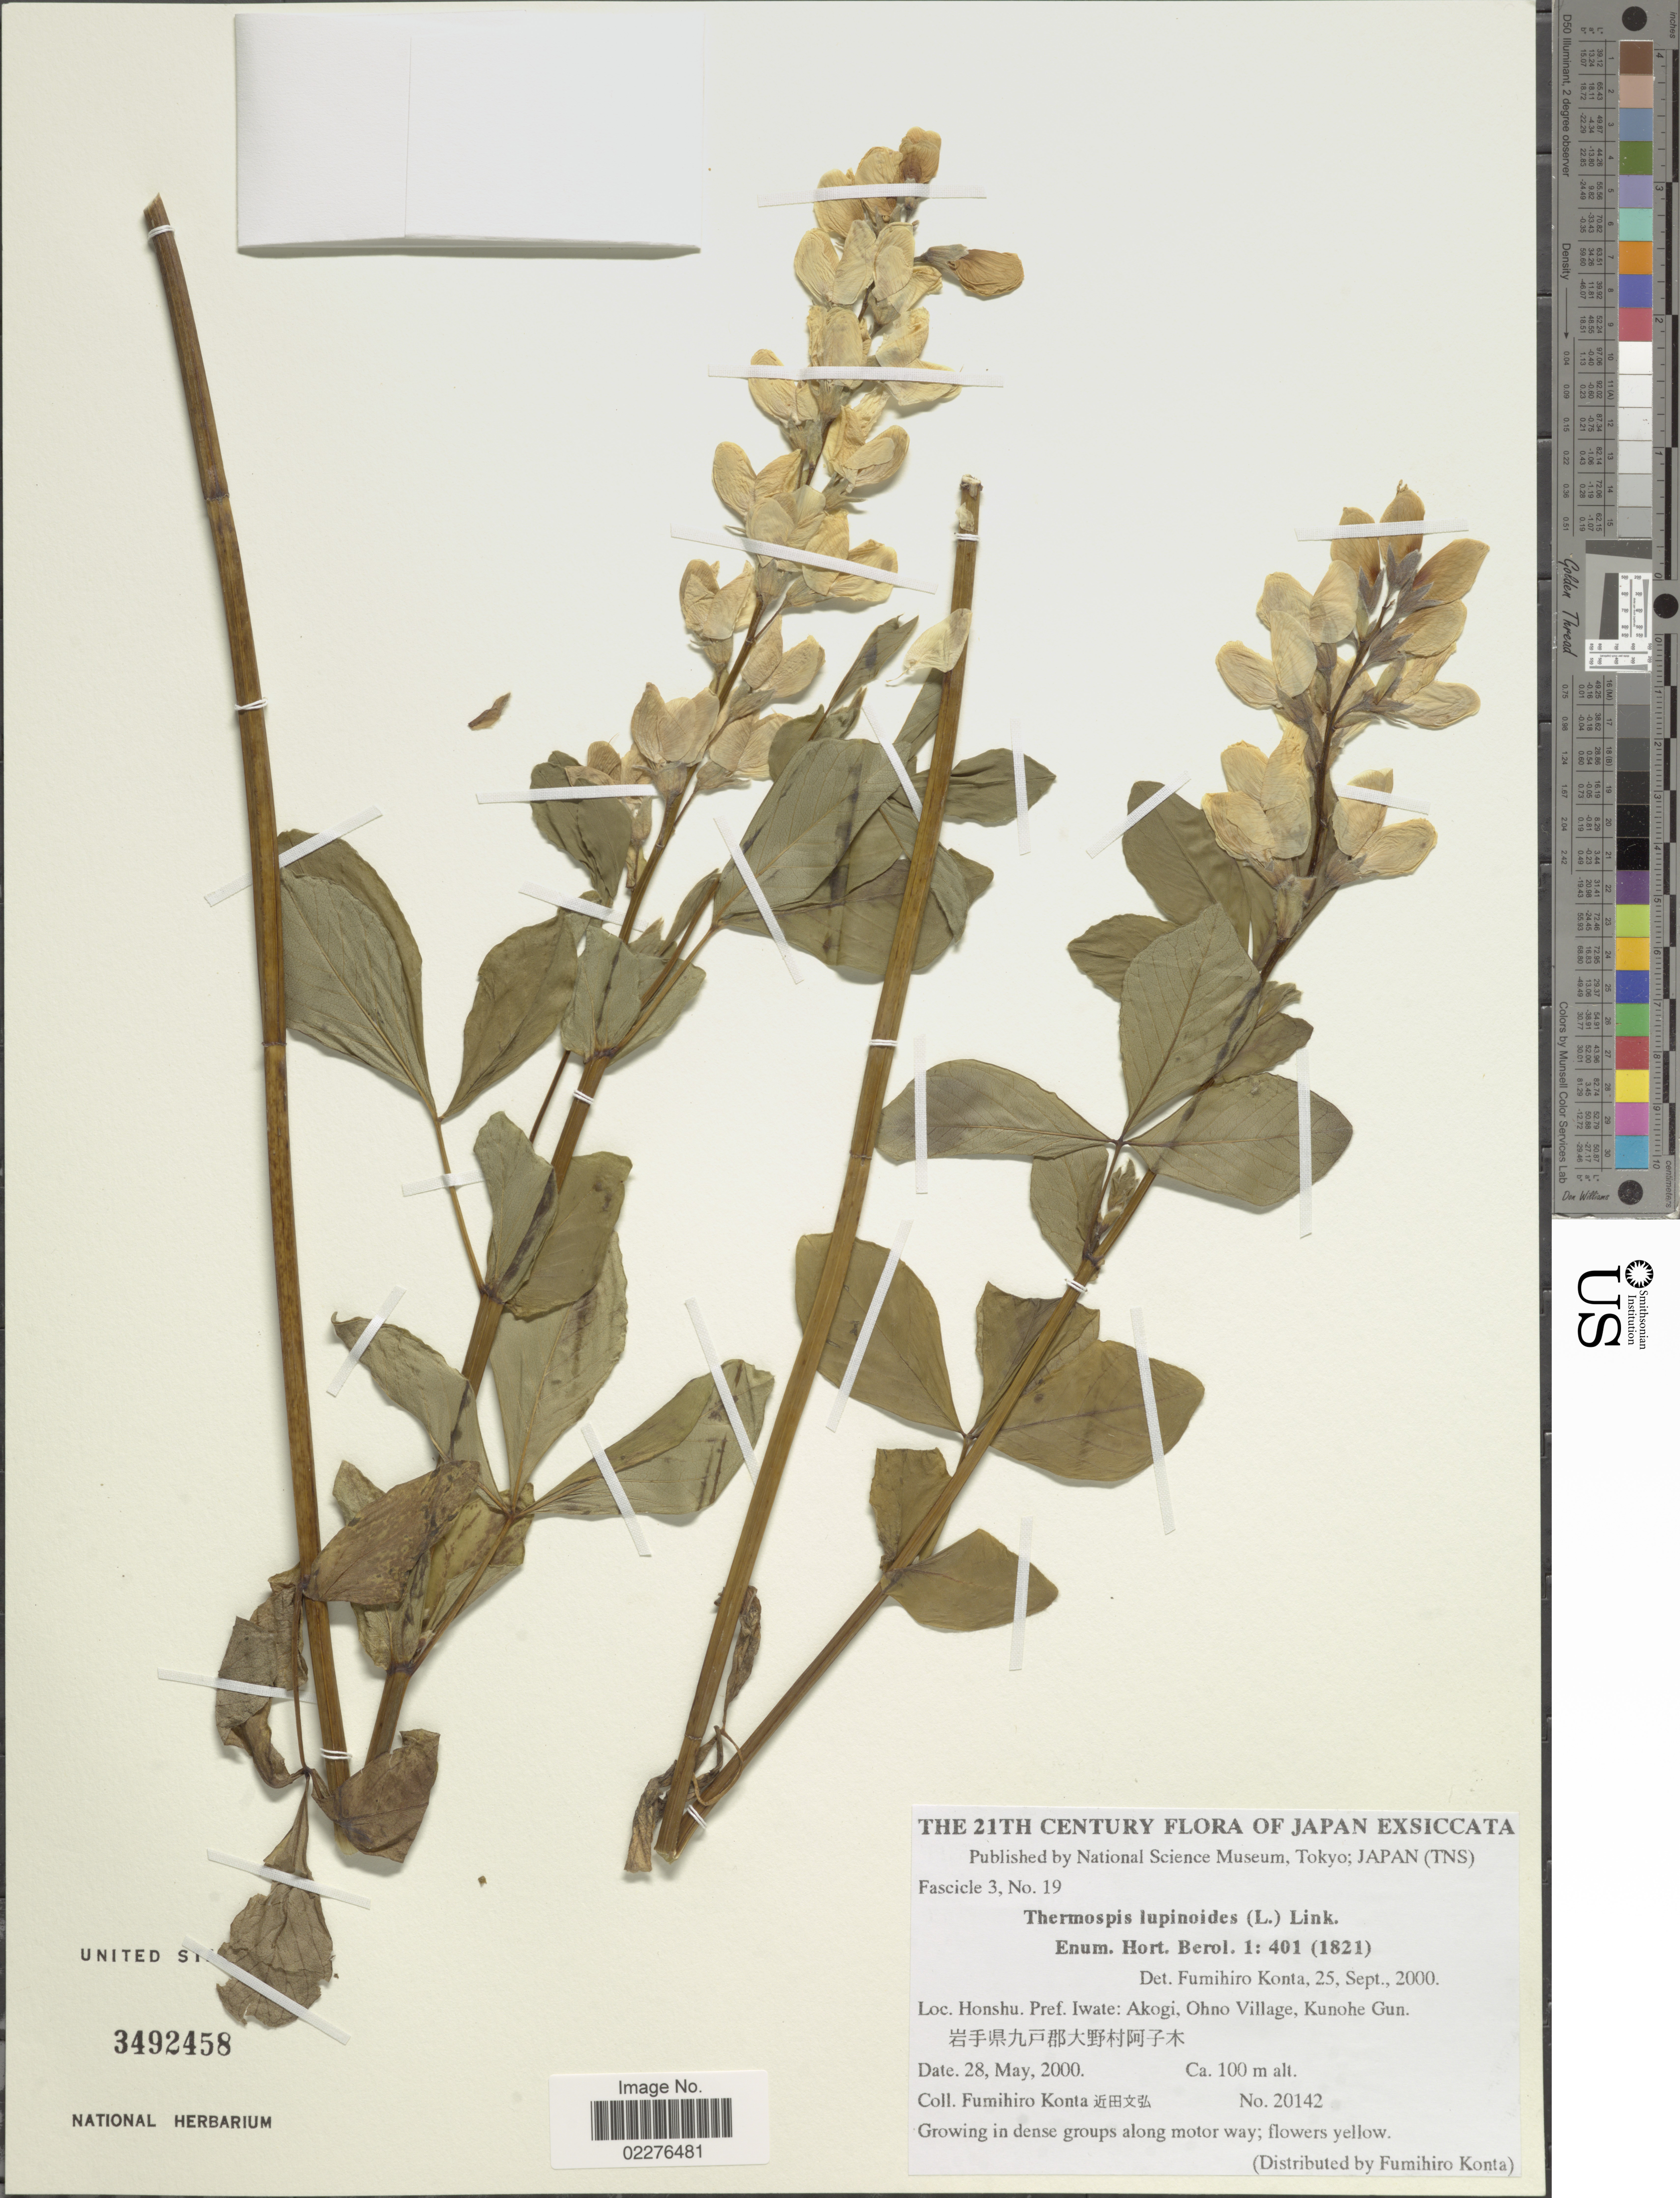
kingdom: Plantae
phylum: Tracheophyta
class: Magnoliopsida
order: Fabales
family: Fabaceae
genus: Thermopsis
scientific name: Thermopsis lupinoides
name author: (L.) Link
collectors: F. Konta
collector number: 20142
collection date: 2000-05-28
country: Japan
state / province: Iwate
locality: Honshu, Pref Iwate: Akogi, Ohno Village, Kunohe Gun [Foreign script]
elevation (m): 100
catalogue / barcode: US 3492458